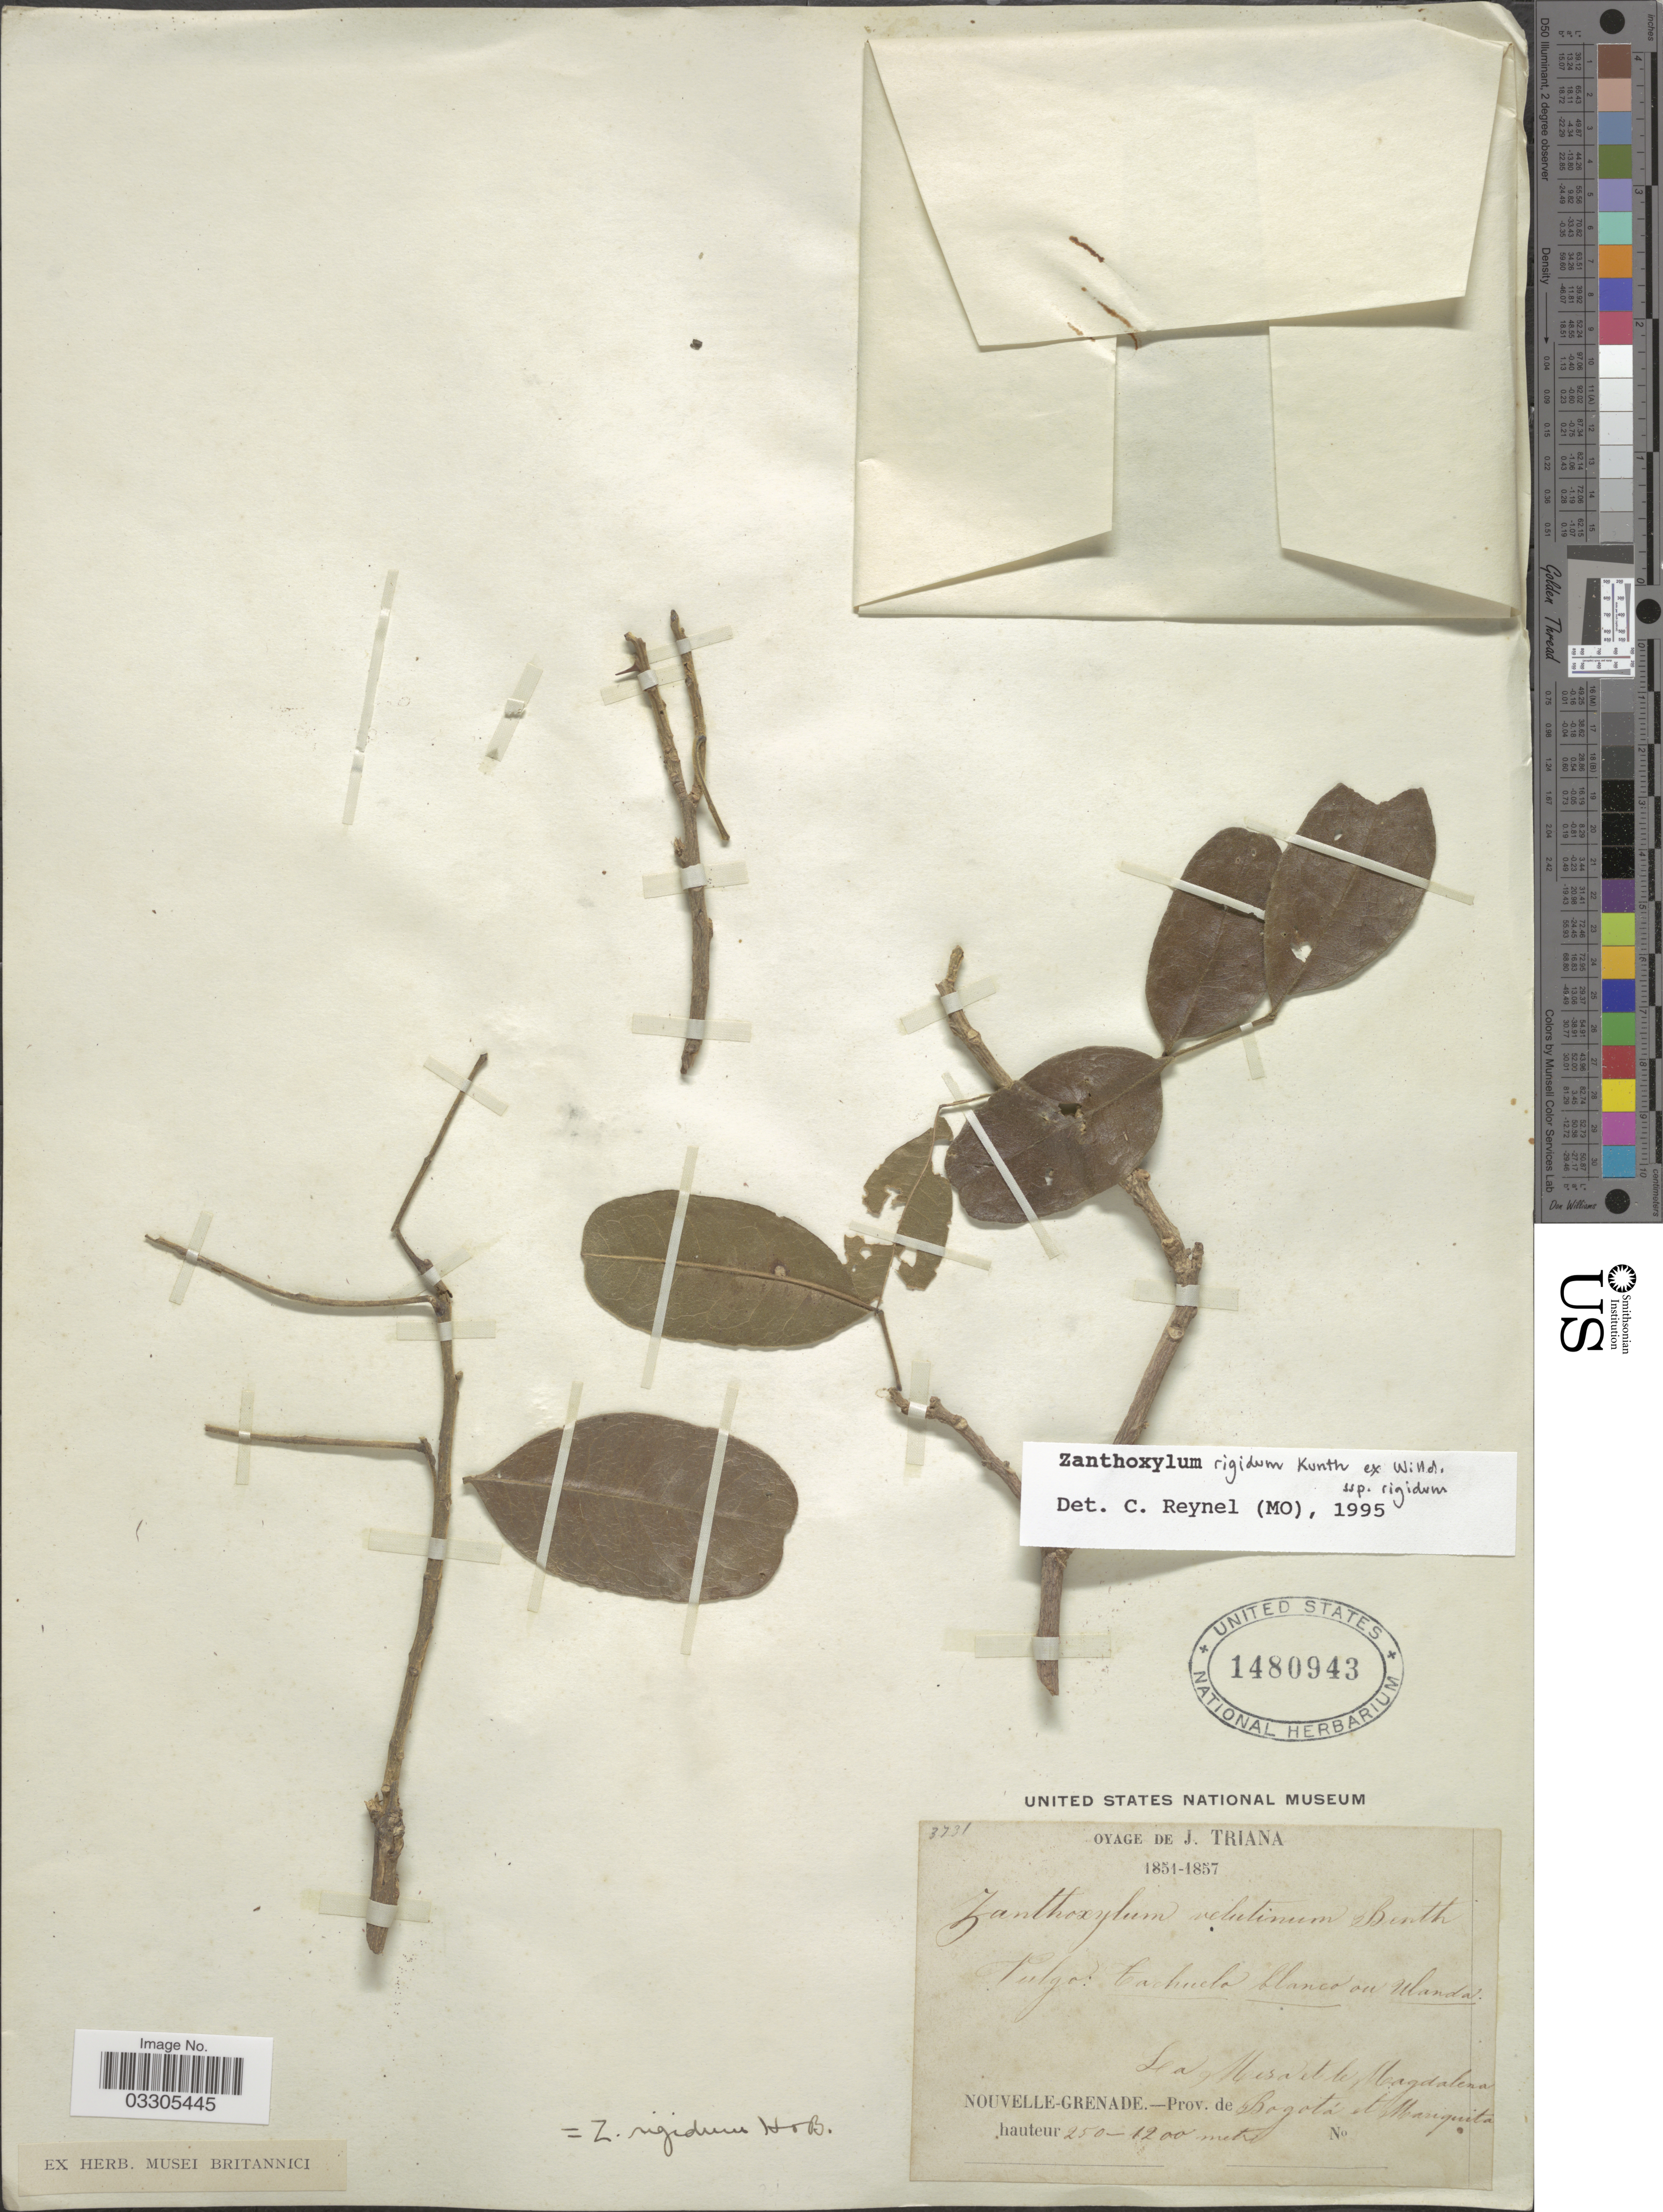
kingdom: Plantae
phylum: Tracheophyta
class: Magnoliopsida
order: Sapindales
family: Rutaceae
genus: Zanthoxylum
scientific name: Zanthoxylum rigidum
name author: Humb. & Bonpl. ex Willd.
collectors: J. Triana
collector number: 3731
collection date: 1851/1857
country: Colombia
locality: Nouvelle-Grenade. - Prov. de Bogotá el Mariquita. La Mesa le Magdalena.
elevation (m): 250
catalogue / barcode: US 1480943